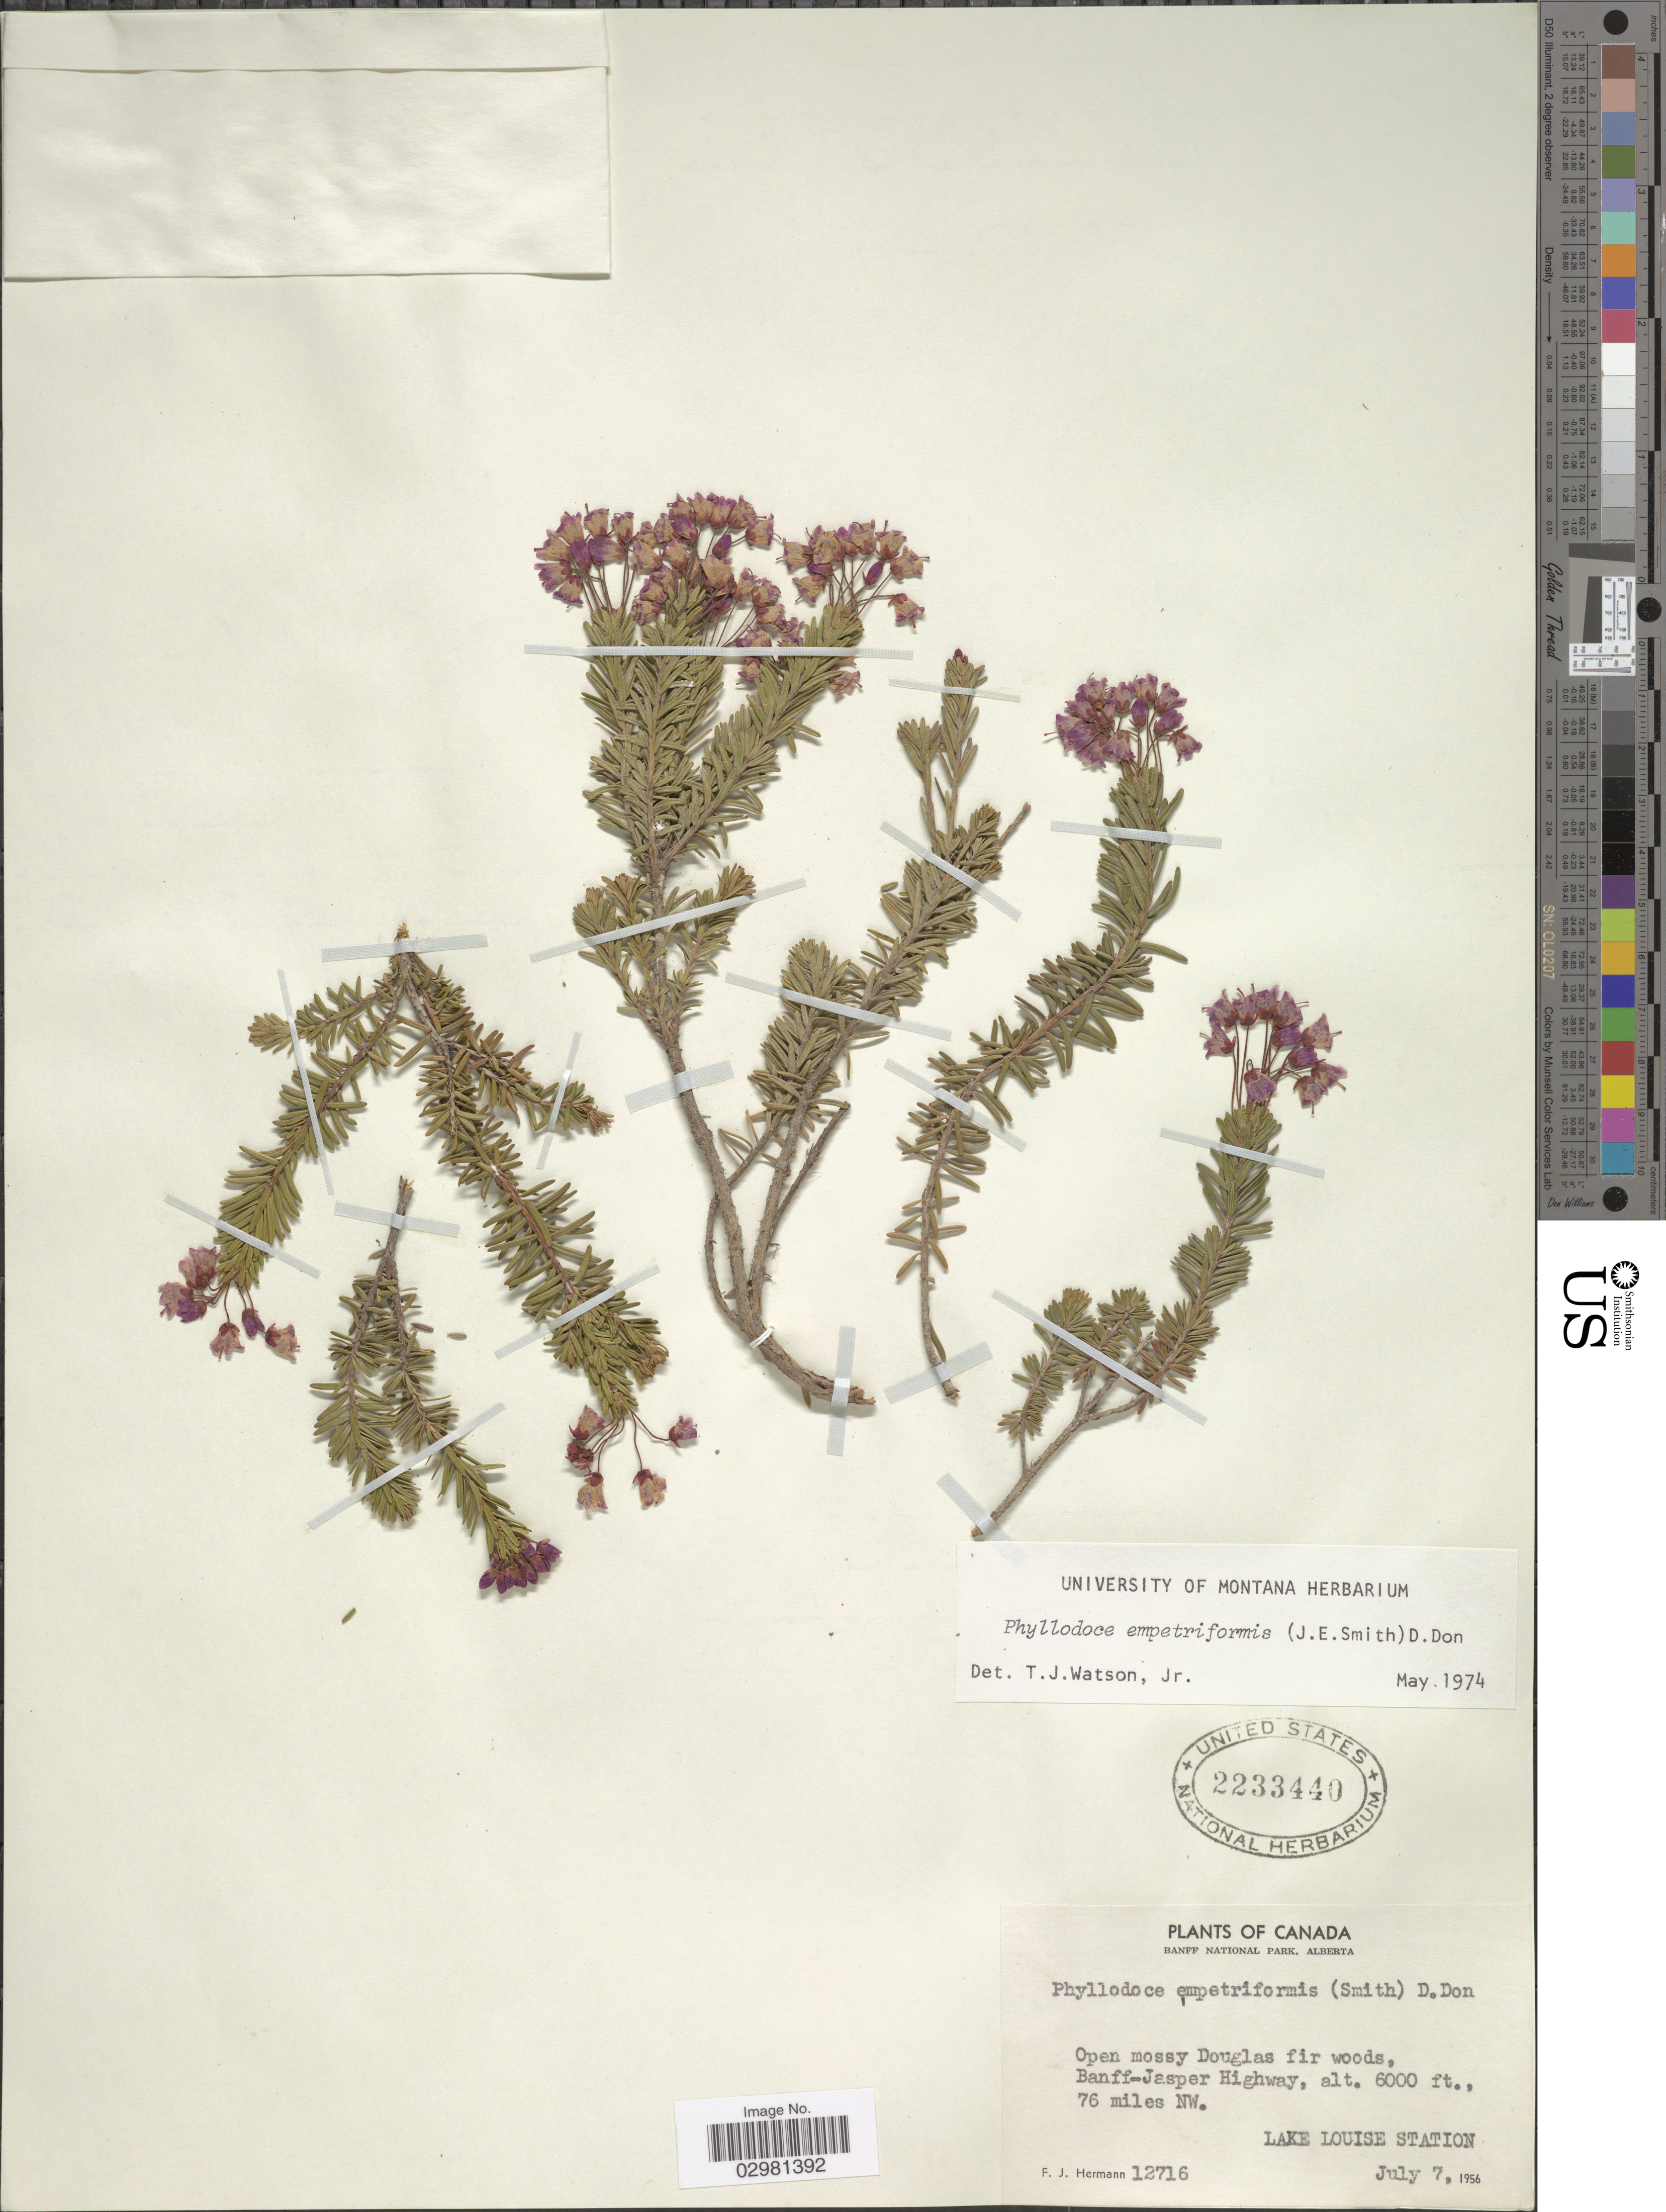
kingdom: Plantae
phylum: Tracheophyta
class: Magnoliopsida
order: Ericales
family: Ericaceae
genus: Phyllodoce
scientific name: Phyllodoce empetiformis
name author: (Small) D. Don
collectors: F. J. Hermann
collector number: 12716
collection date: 1956-07-07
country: Canada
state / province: Alberta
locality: Banff National Park, Open mossy Douglas fir woods, Banff-Jasper Highway, 76 miles NW. Lake Louise Station.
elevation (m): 1829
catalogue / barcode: US 2233440